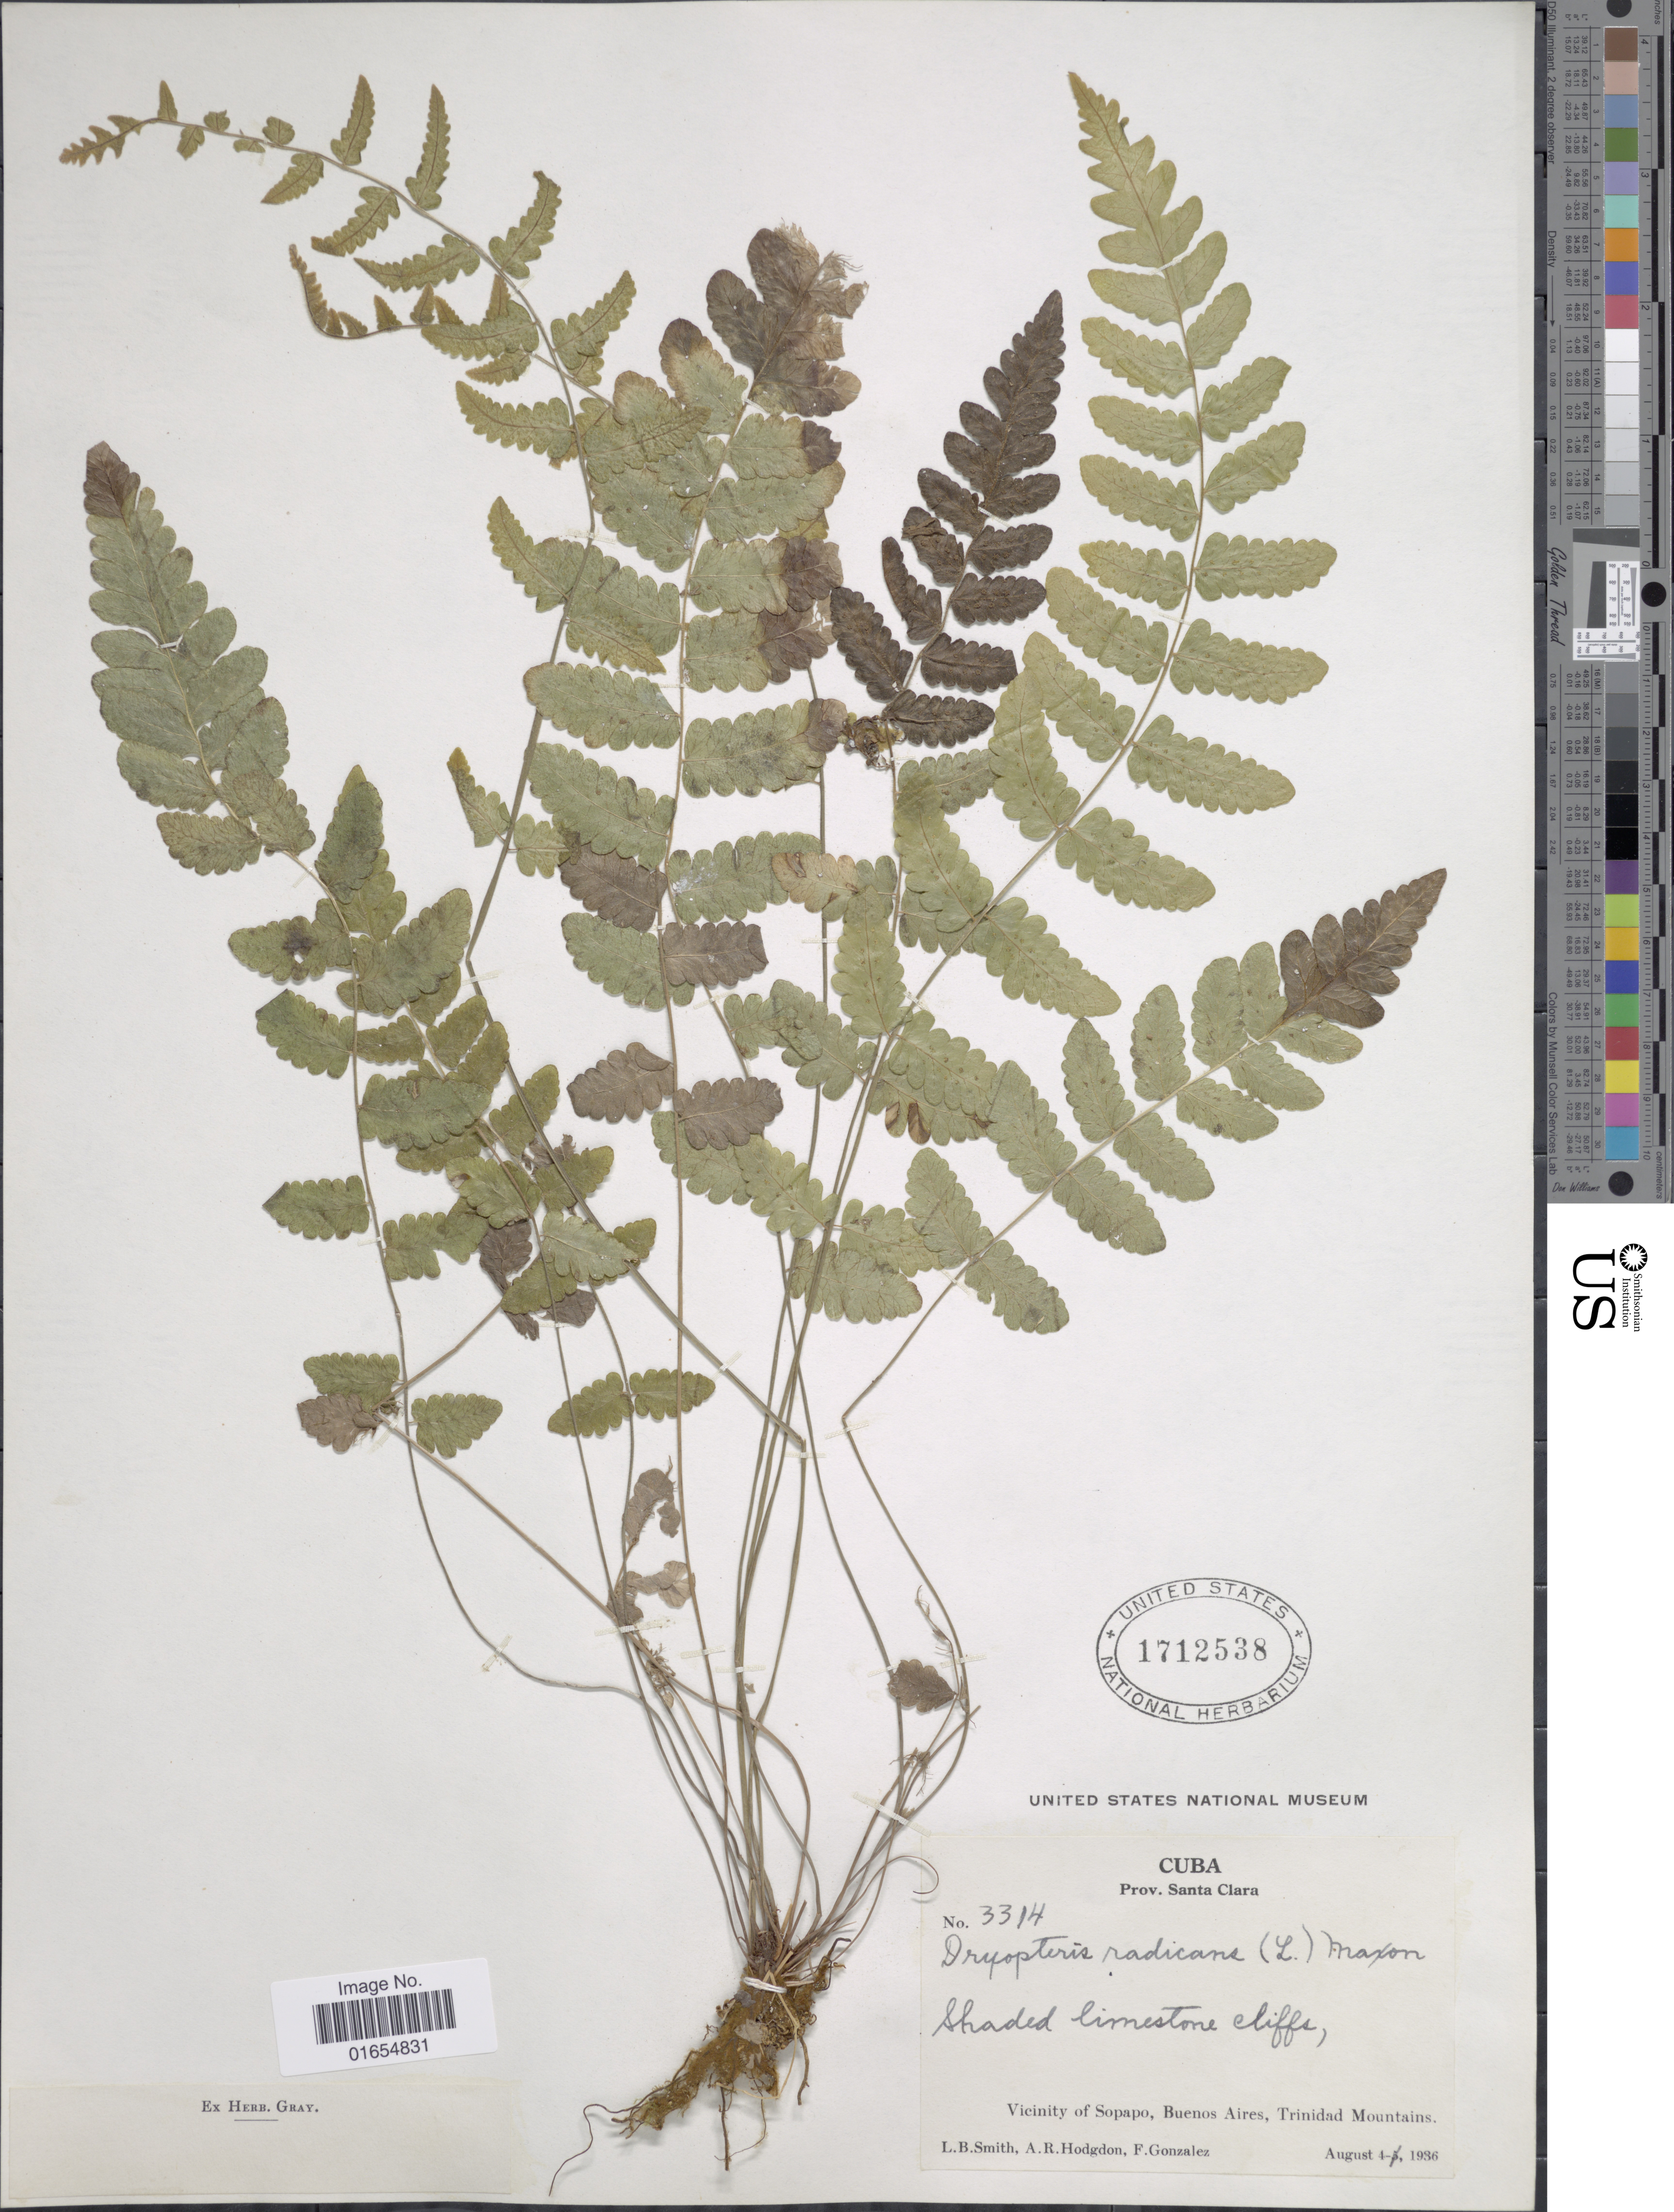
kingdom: Plantae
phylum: Tracheophyta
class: Polypodiopsida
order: Polypodiales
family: Thelypteridaceae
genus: Goniopteris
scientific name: Goniopteris reptans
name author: (J.F. Gmel.) C. Presl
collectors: L. Smith, A. R. Hodgdon & F. Gonzalez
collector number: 3314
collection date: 1936-08-04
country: Cuba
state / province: Las Villas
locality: Prov. Santa Clara, vicinity of Sopapo, Buenos Aires, Trinidad Mountains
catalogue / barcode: US 1712538